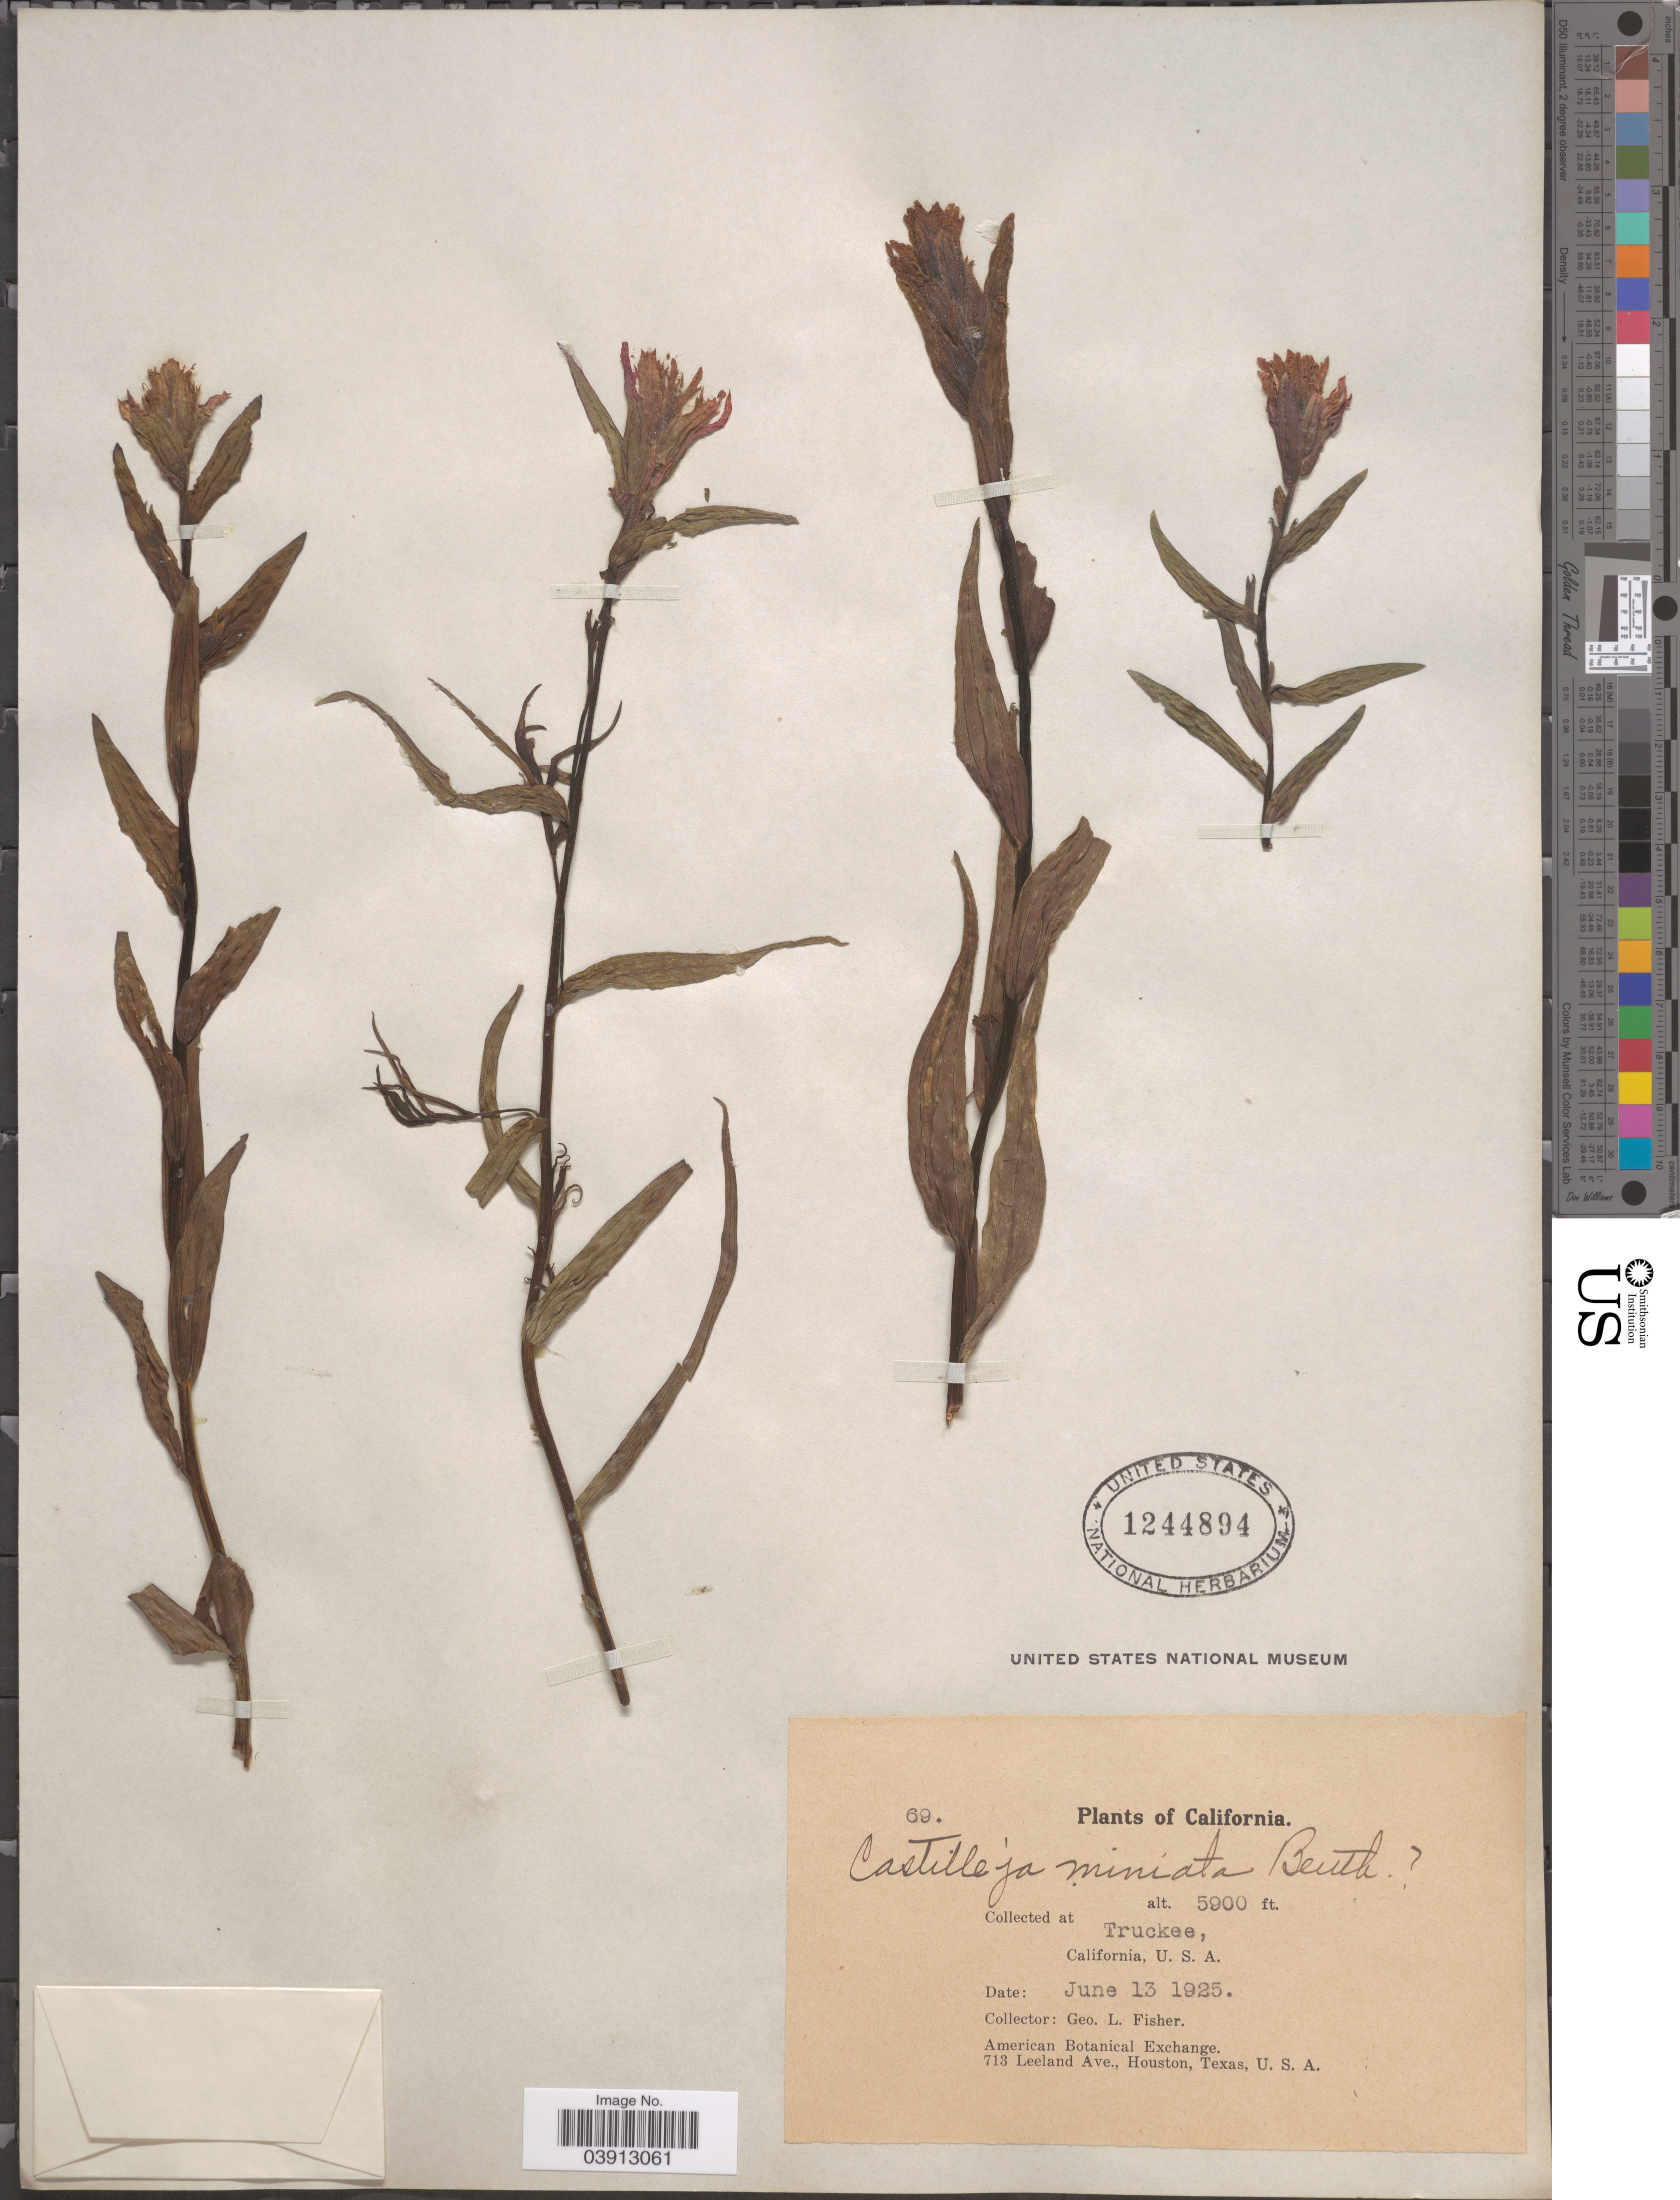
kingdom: Plantae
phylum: Tracheophyta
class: Magnoliopsida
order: Lamiales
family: Orobanchaceae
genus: Castilleja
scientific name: Castilleja miniata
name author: Douglas ex Hook.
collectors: G. L. Fisher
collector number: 69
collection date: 1925-06-13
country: United States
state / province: California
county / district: Nevada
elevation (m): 1798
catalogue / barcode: US 1244894